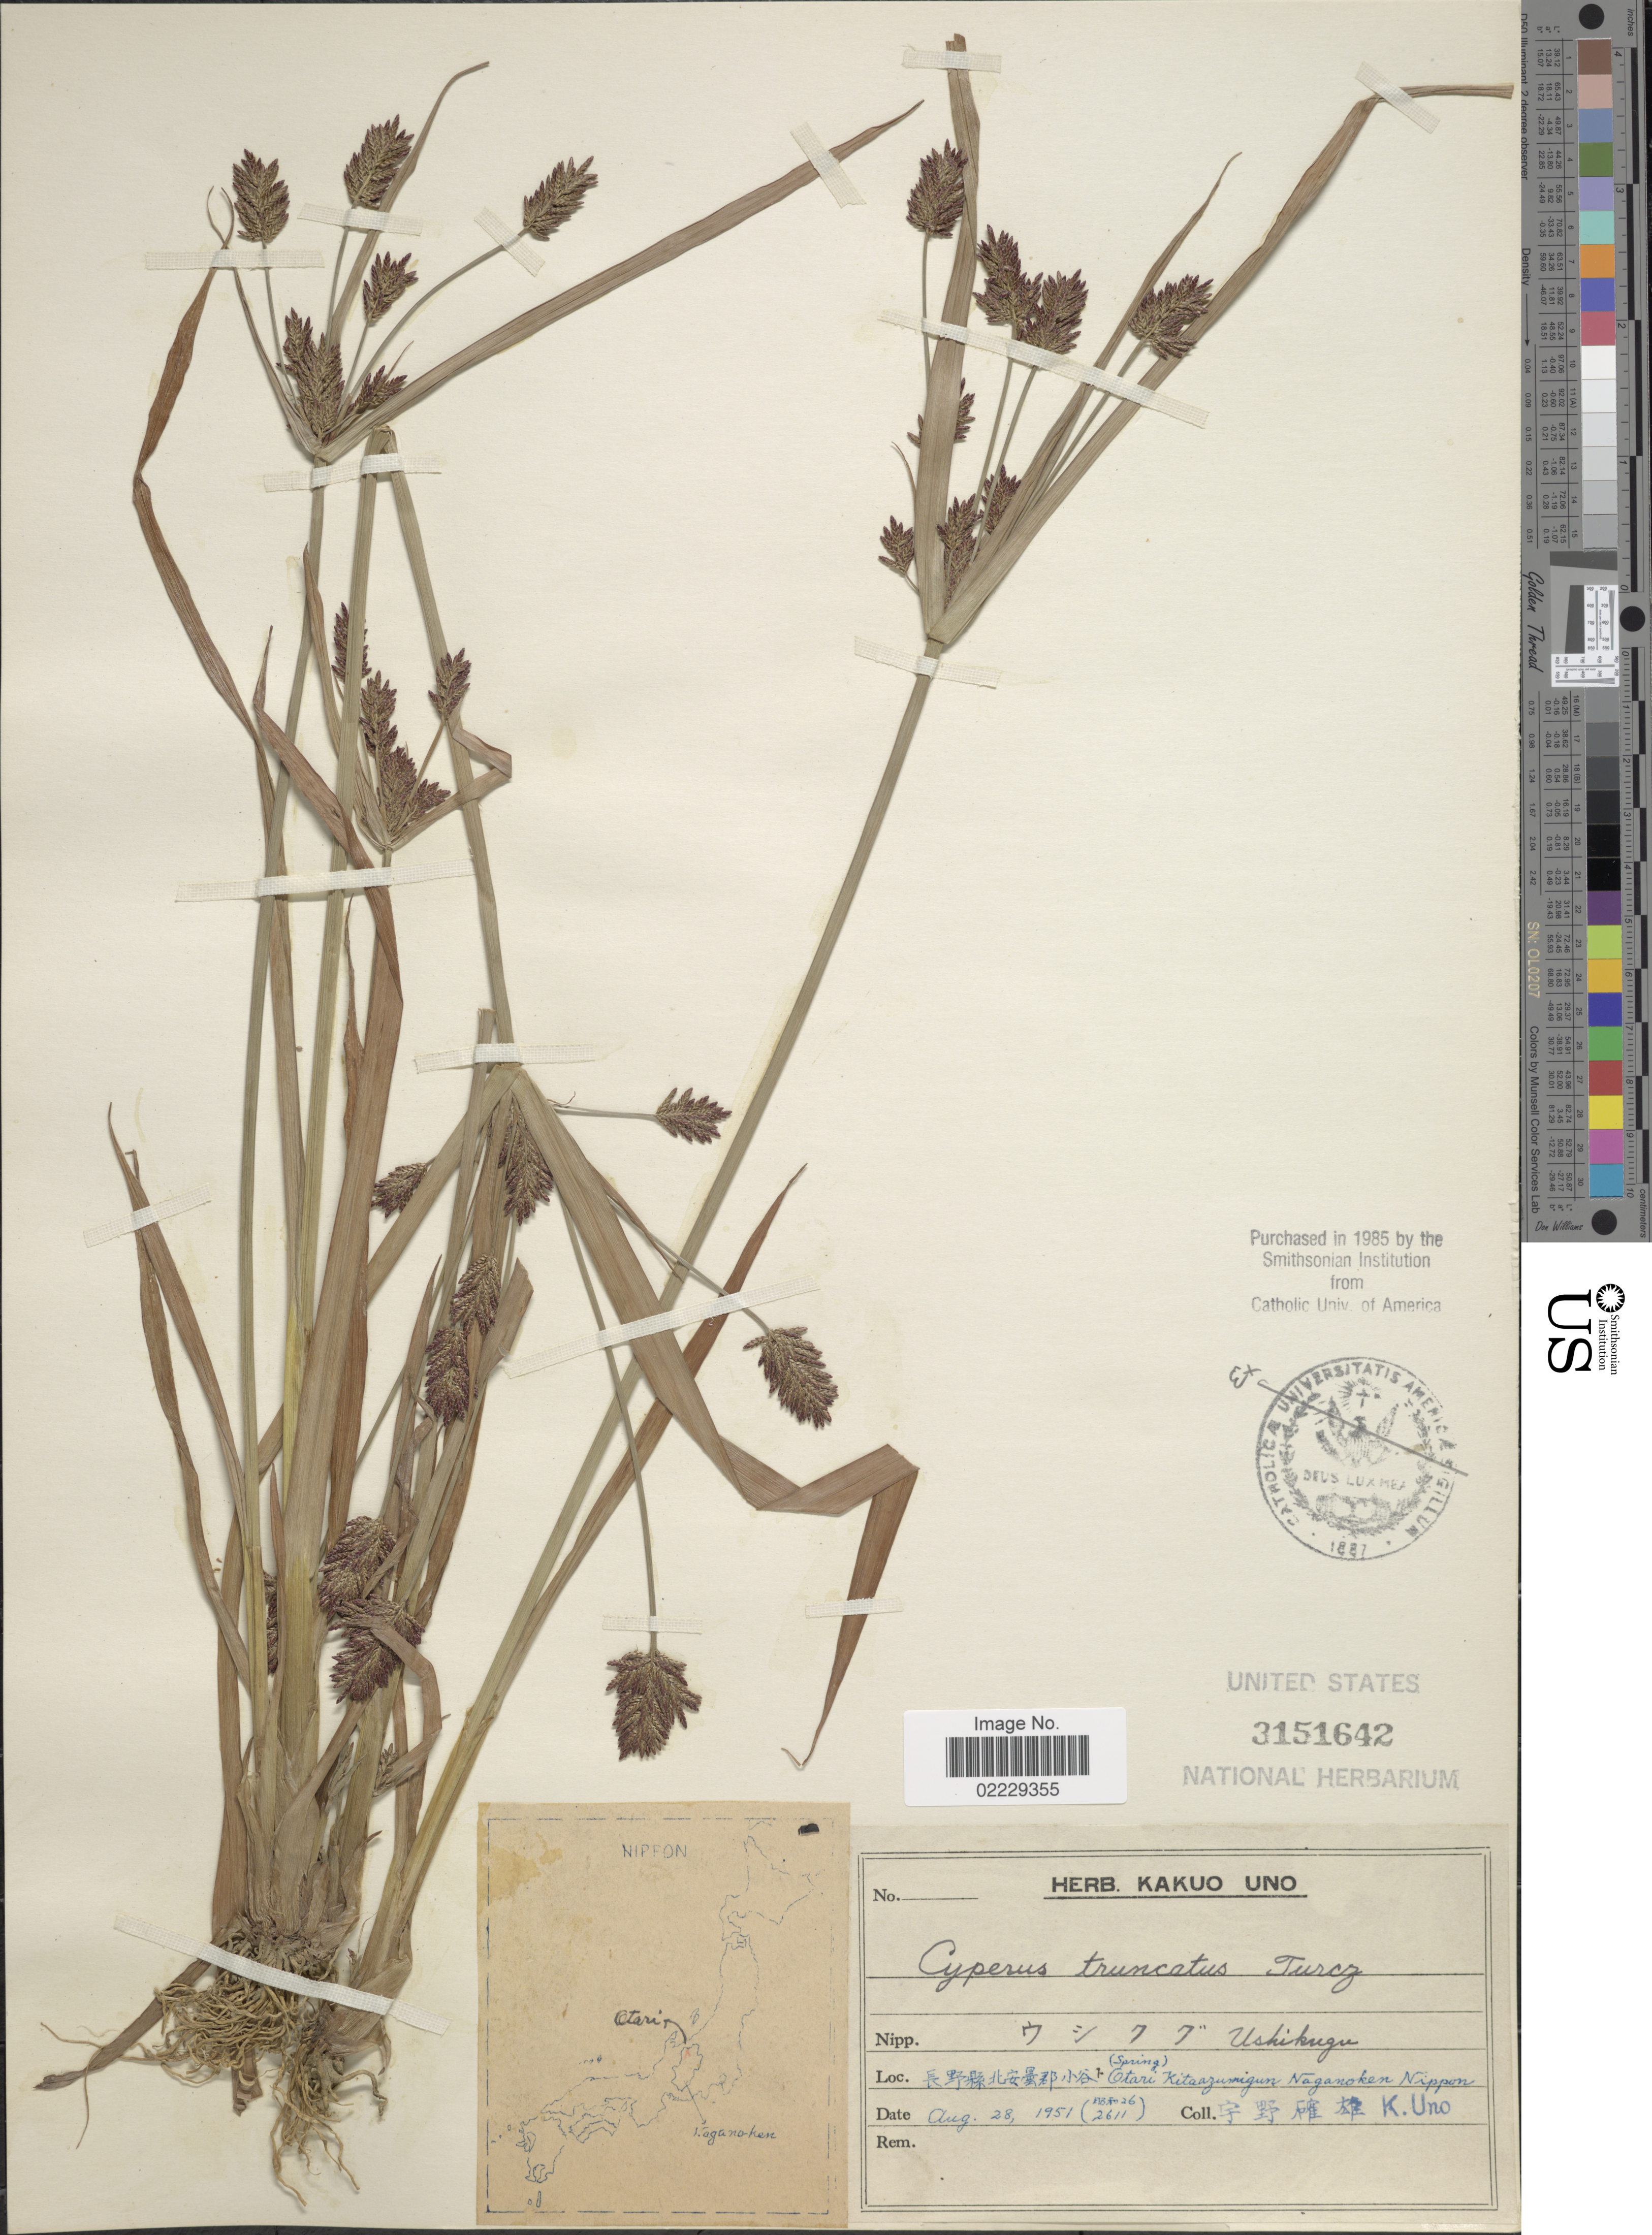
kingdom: Plantae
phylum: Tracheophyta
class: Liliopsida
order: Poales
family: Cyperaceae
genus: Cyperus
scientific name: Cyperus orthostachyus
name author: Franch. & Sav.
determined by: Strong, Mark T., (BOT), Smithsonian Institution - National Museum of Natural History (UNITED STATES)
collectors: K. Uno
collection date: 1951-08-28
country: Japan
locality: Otari, Kitaazumigun, Naganoken, Nippon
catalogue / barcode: US 3151642